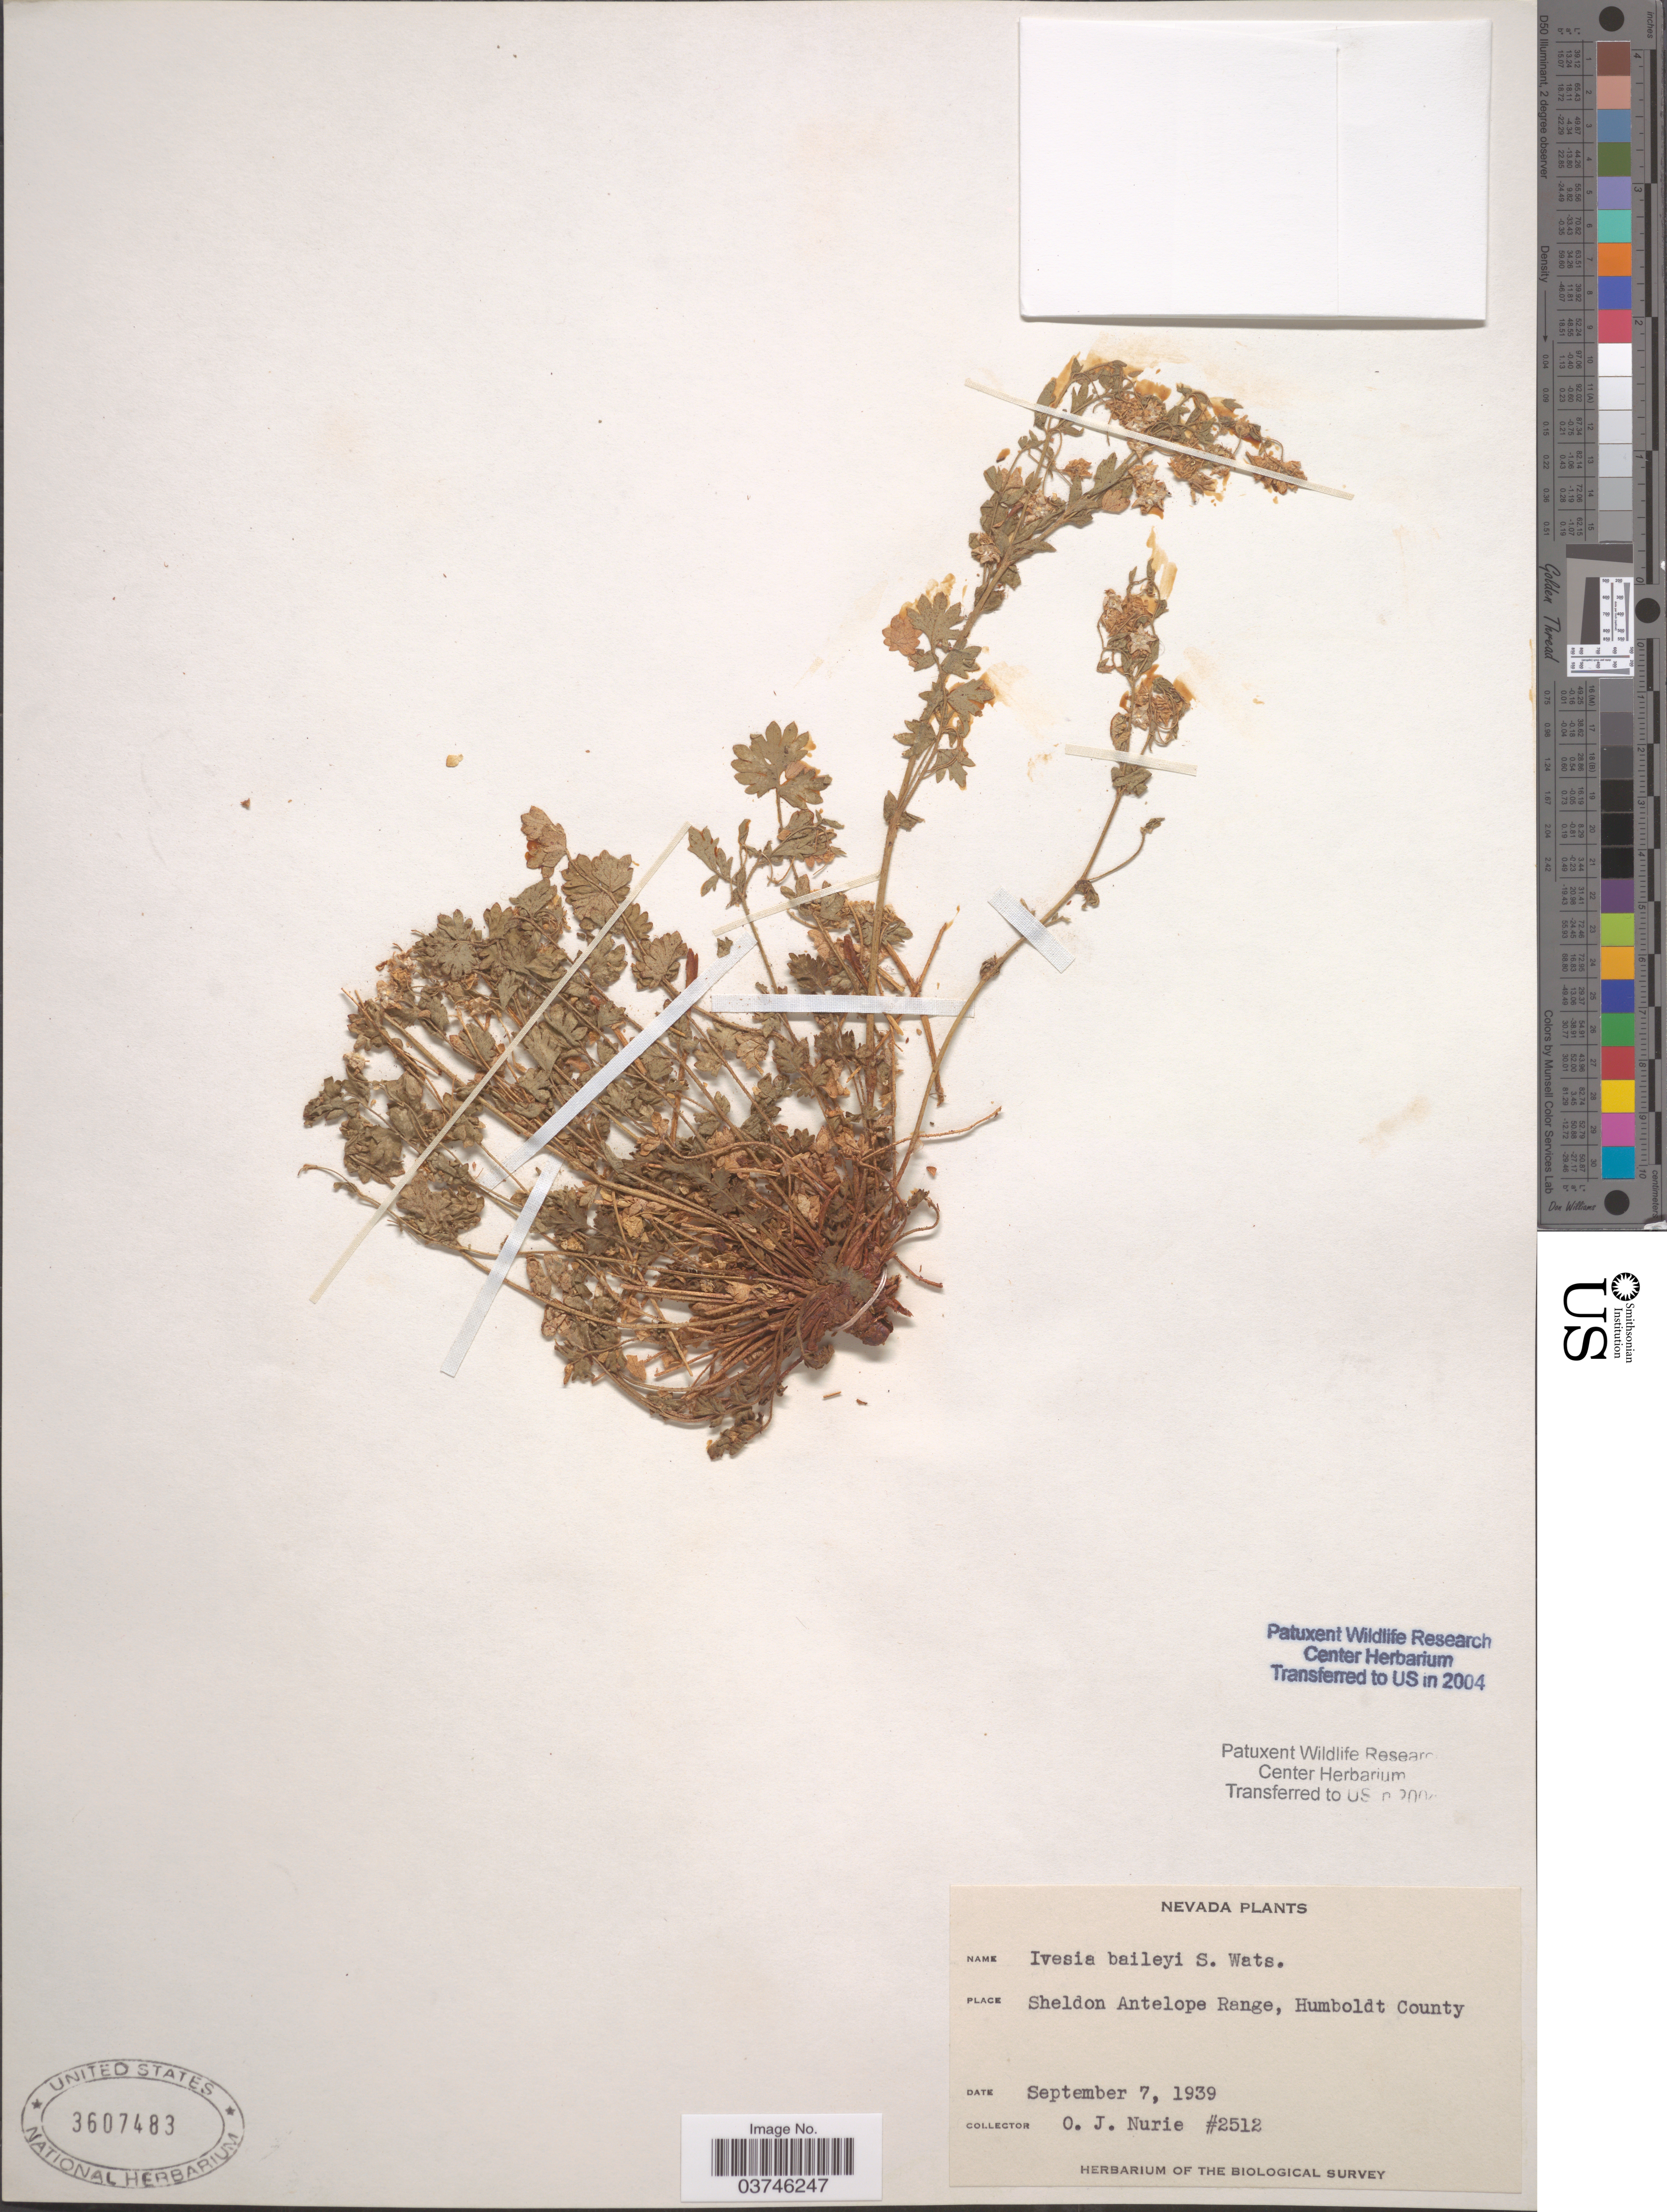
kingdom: Plantae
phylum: Tracheophyta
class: Magnoliopsida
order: Rosales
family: Rosaceae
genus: Potentilla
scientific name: Potentilla baileyi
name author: (S. Watson) Greene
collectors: O. Nurie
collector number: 2512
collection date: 1939-09-07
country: United States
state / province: Nevada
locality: Sheldon Antelope Range, Humboldt County.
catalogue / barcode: US 3607483